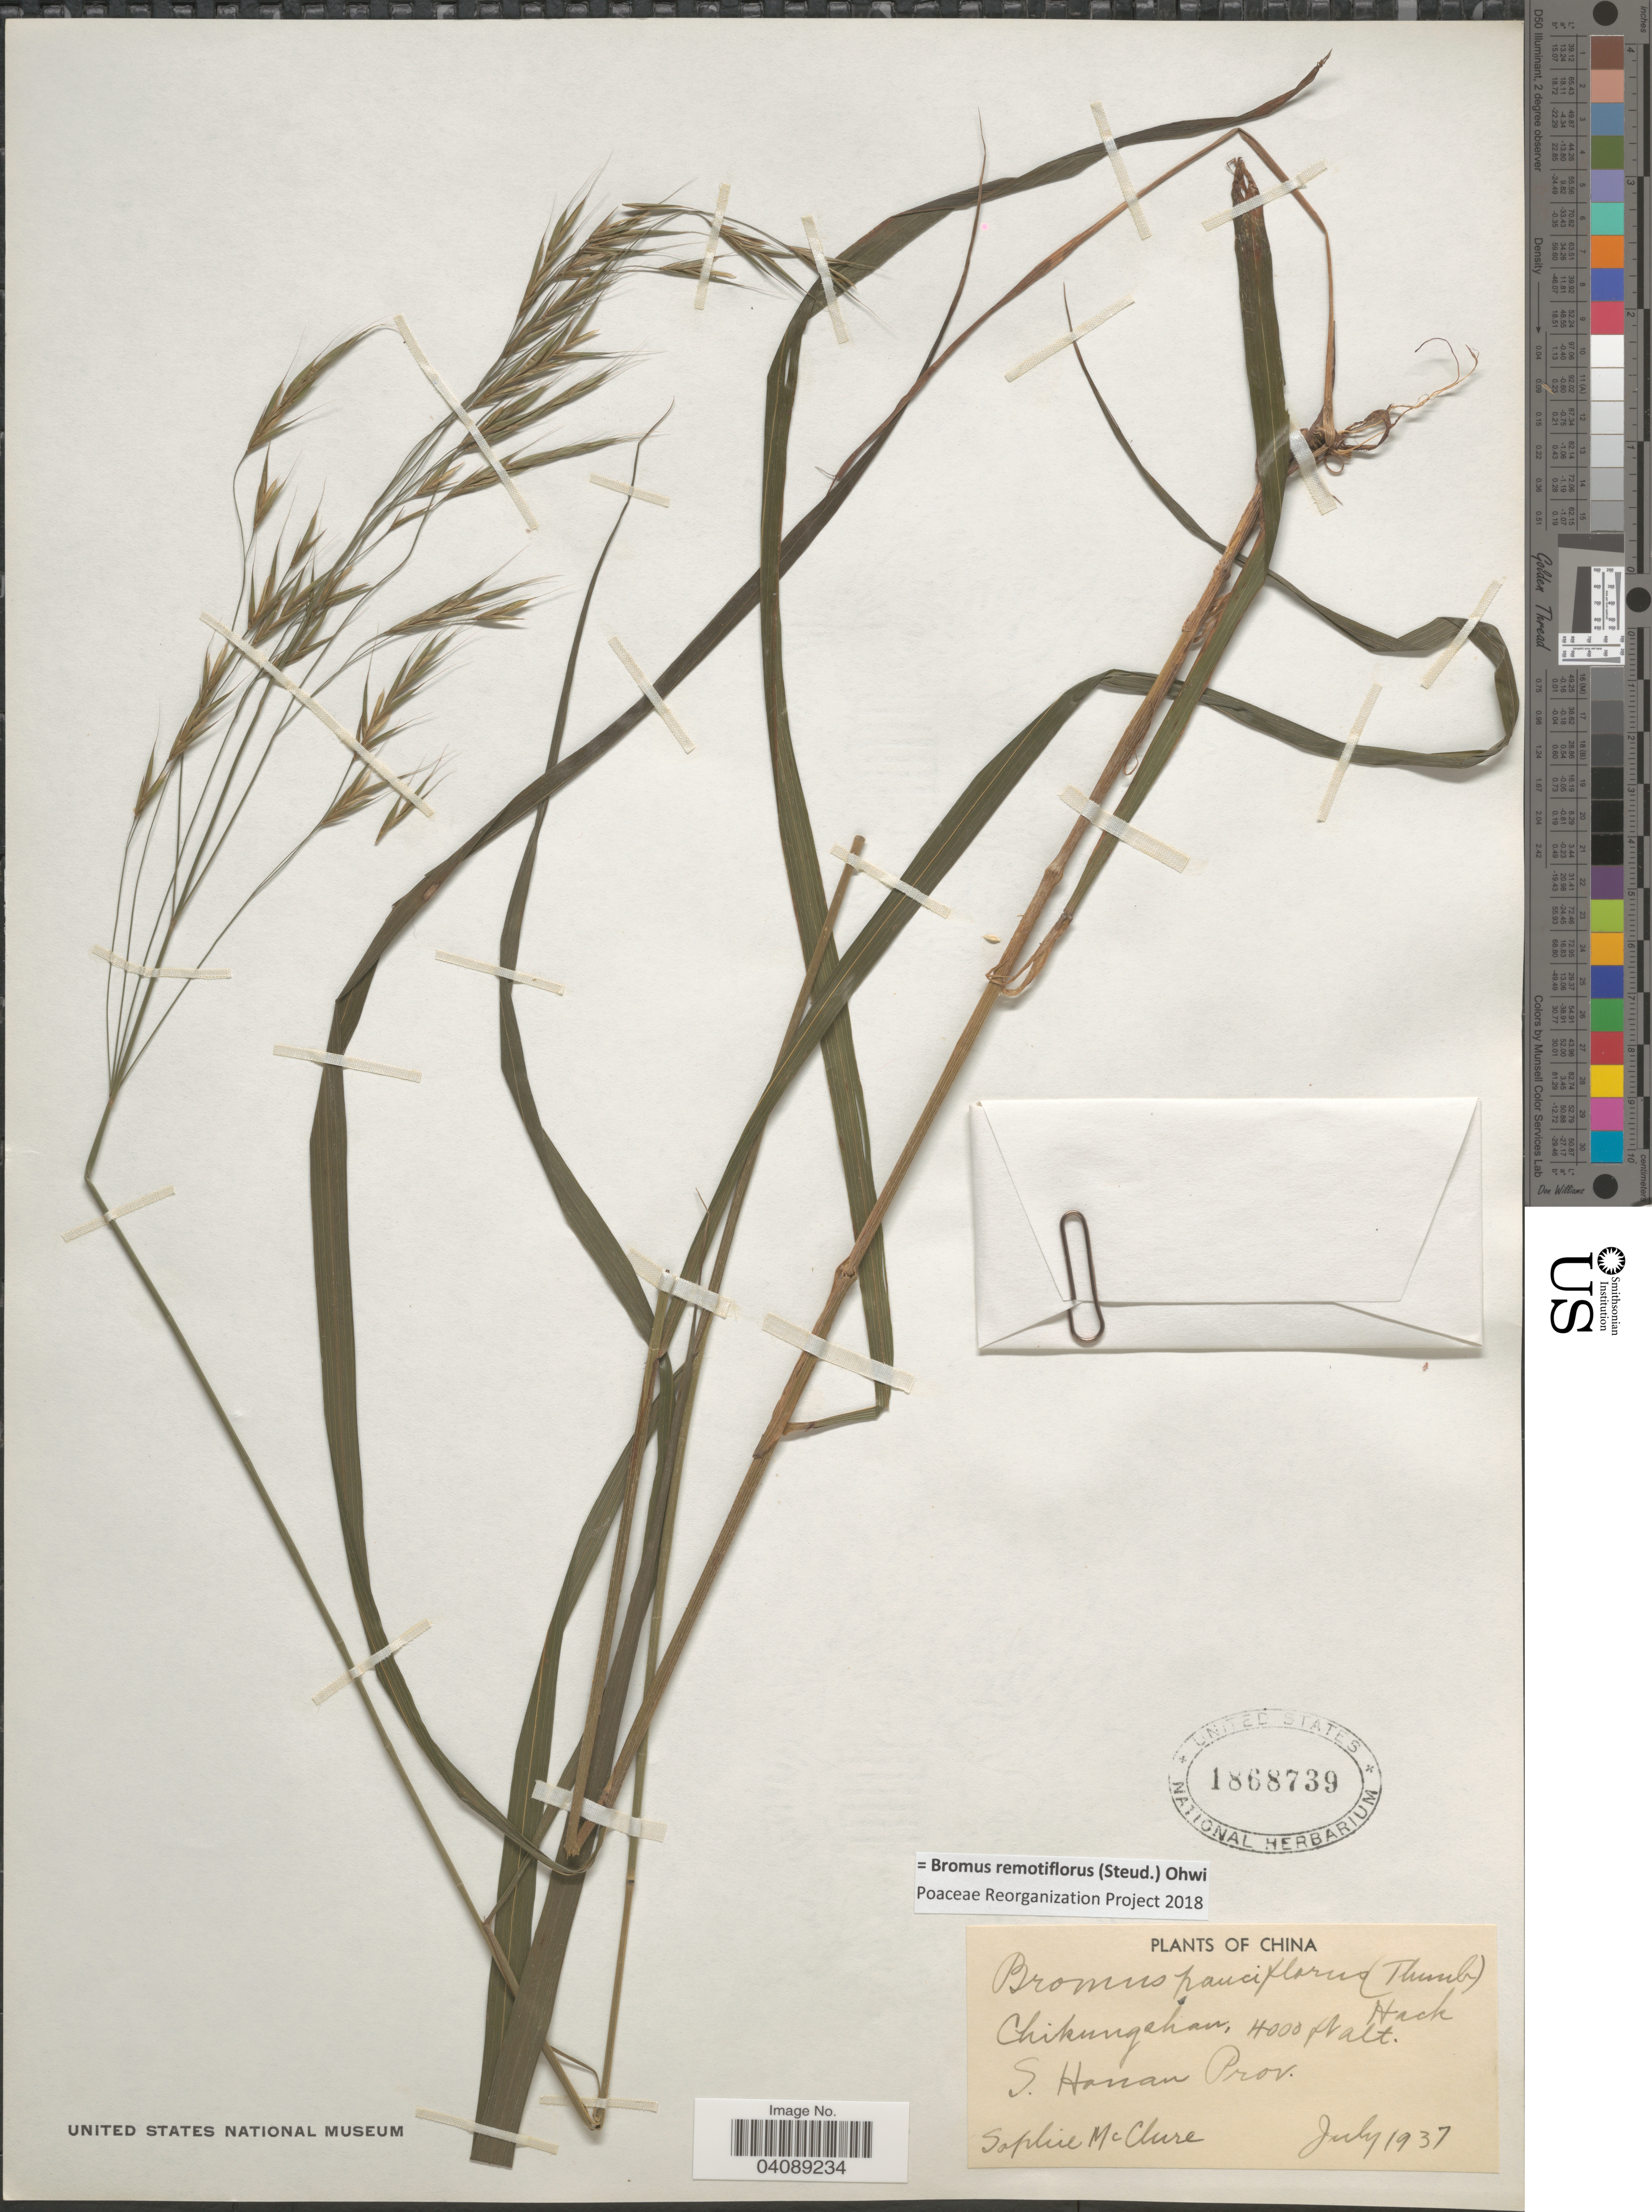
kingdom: Plantae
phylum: Tracheophyta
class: Liliopsida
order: Poales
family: Poaceae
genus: Bromus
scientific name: Bromus remotiflorus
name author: (Steud.) Ohwi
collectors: S. McClure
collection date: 1937-07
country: China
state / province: Henan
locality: Chikungshan. S. Honan Prov.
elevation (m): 1219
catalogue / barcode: US 1868739